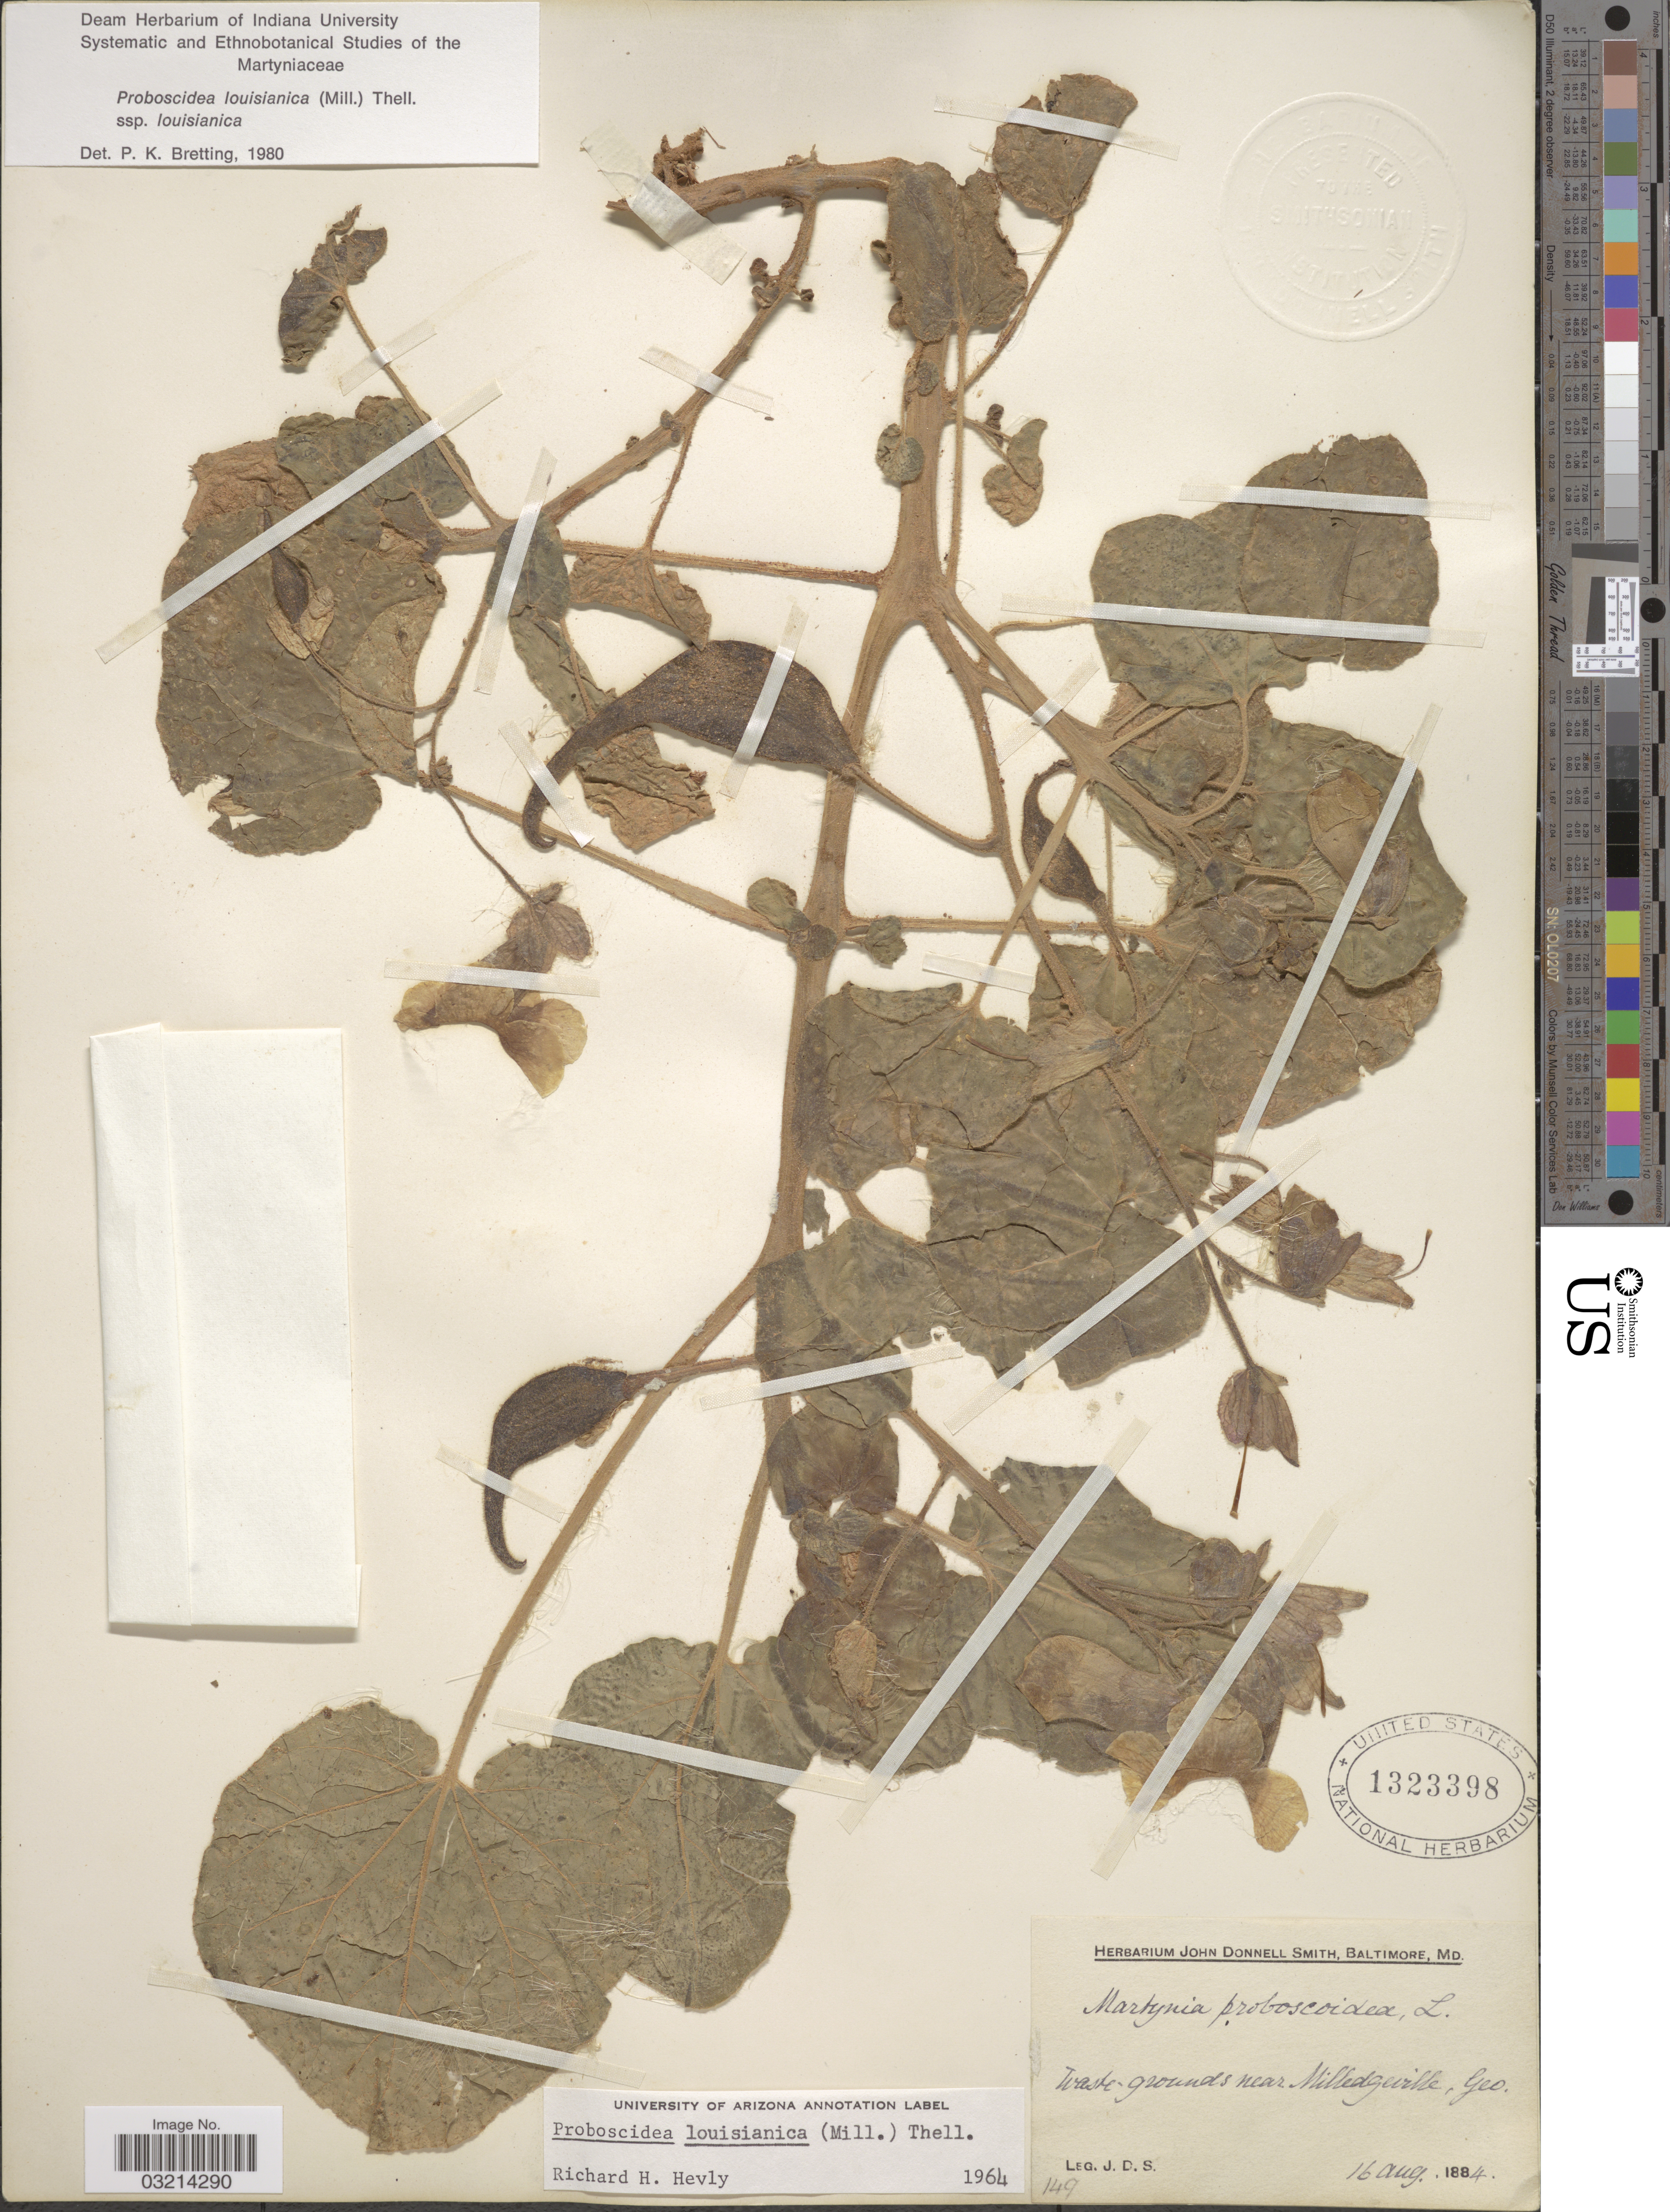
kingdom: Plantae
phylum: Tracheophyta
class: Magnoliopsida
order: Lamiales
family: Martyniaceae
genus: Proboscidea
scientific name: Proboscidea louisianica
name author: Thell.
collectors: J. Donnell Smith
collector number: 149?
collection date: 1884-08-16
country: United States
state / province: Georgia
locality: Waste-ground near Milledgeville.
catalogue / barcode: US 1323398